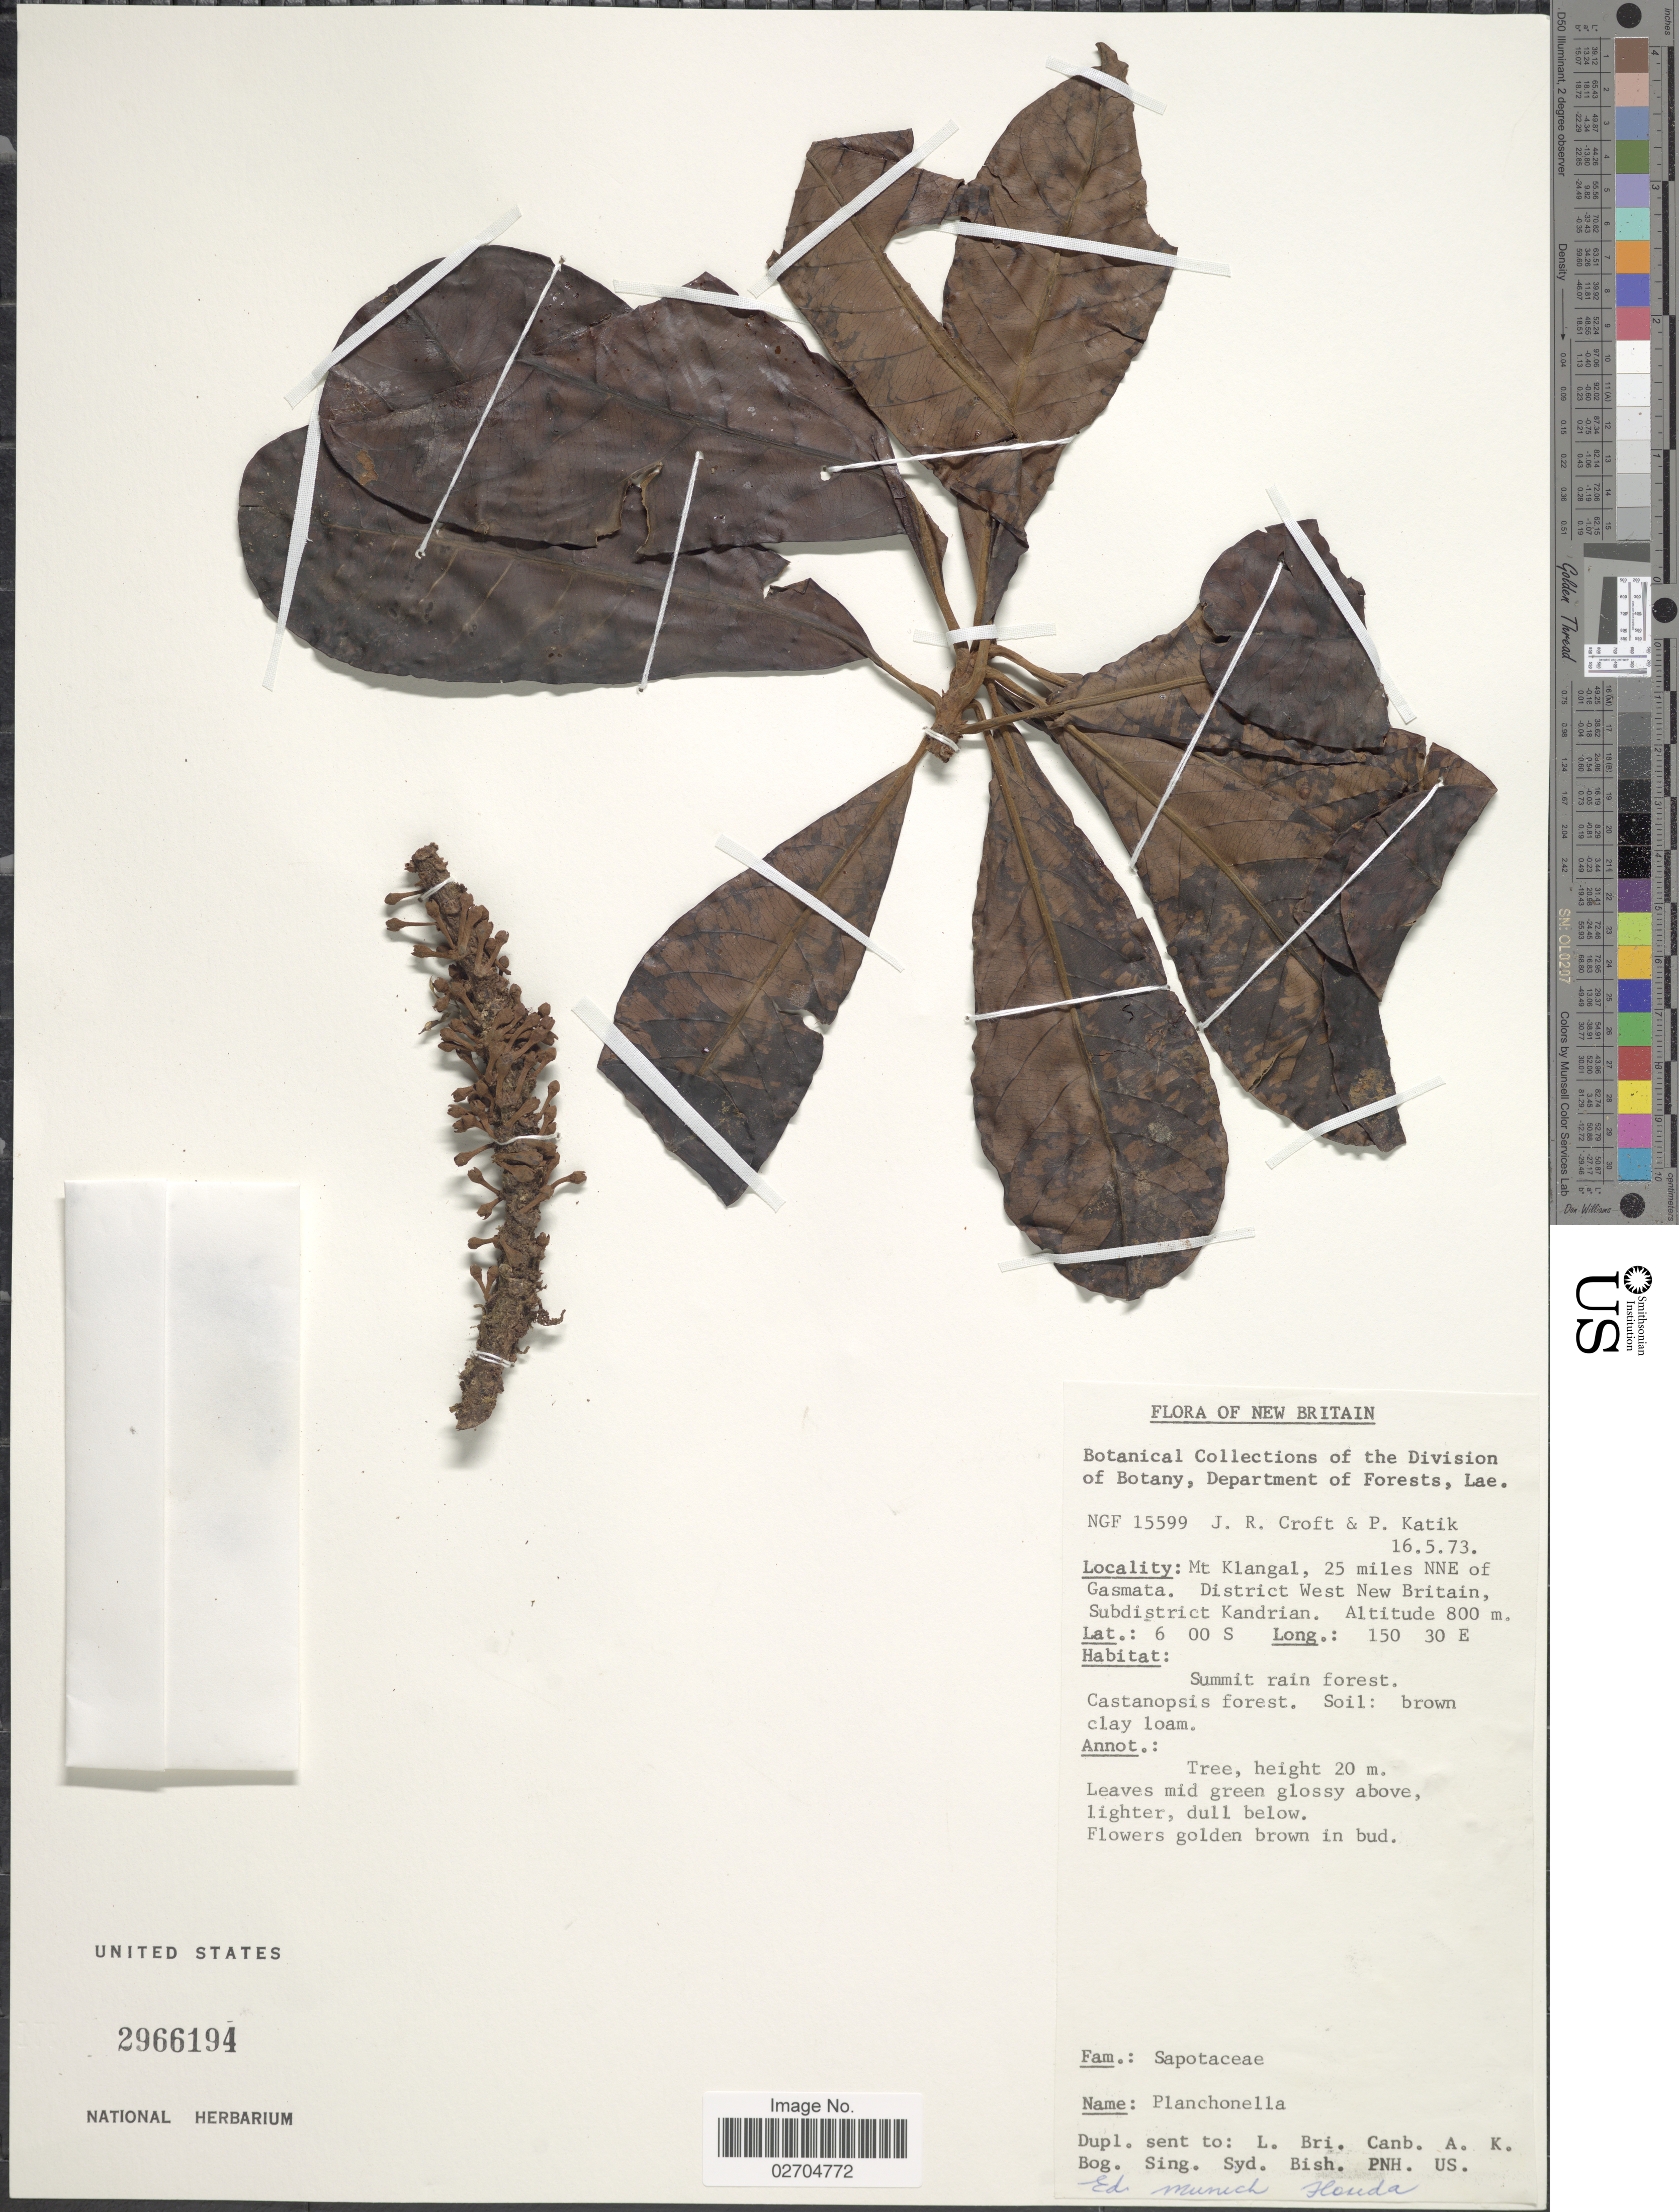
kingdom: Plantae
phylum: Tracheophyta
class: Magnoliopsida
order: Ericales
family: Sapotaceae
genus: Planchonella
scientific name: Planchonella sp.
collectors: J. R. Croft & P. Katik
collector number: NGF15599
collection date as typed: Transcribed d/m/y: 16/5/73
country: Papua New Guinea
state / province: West New Britain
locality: New Britain. Mt Klangal, 25 miles NNE of Gasmata. District West New Britain, Subdistrict Kandrian.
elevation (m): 800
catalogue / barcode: US 2699194